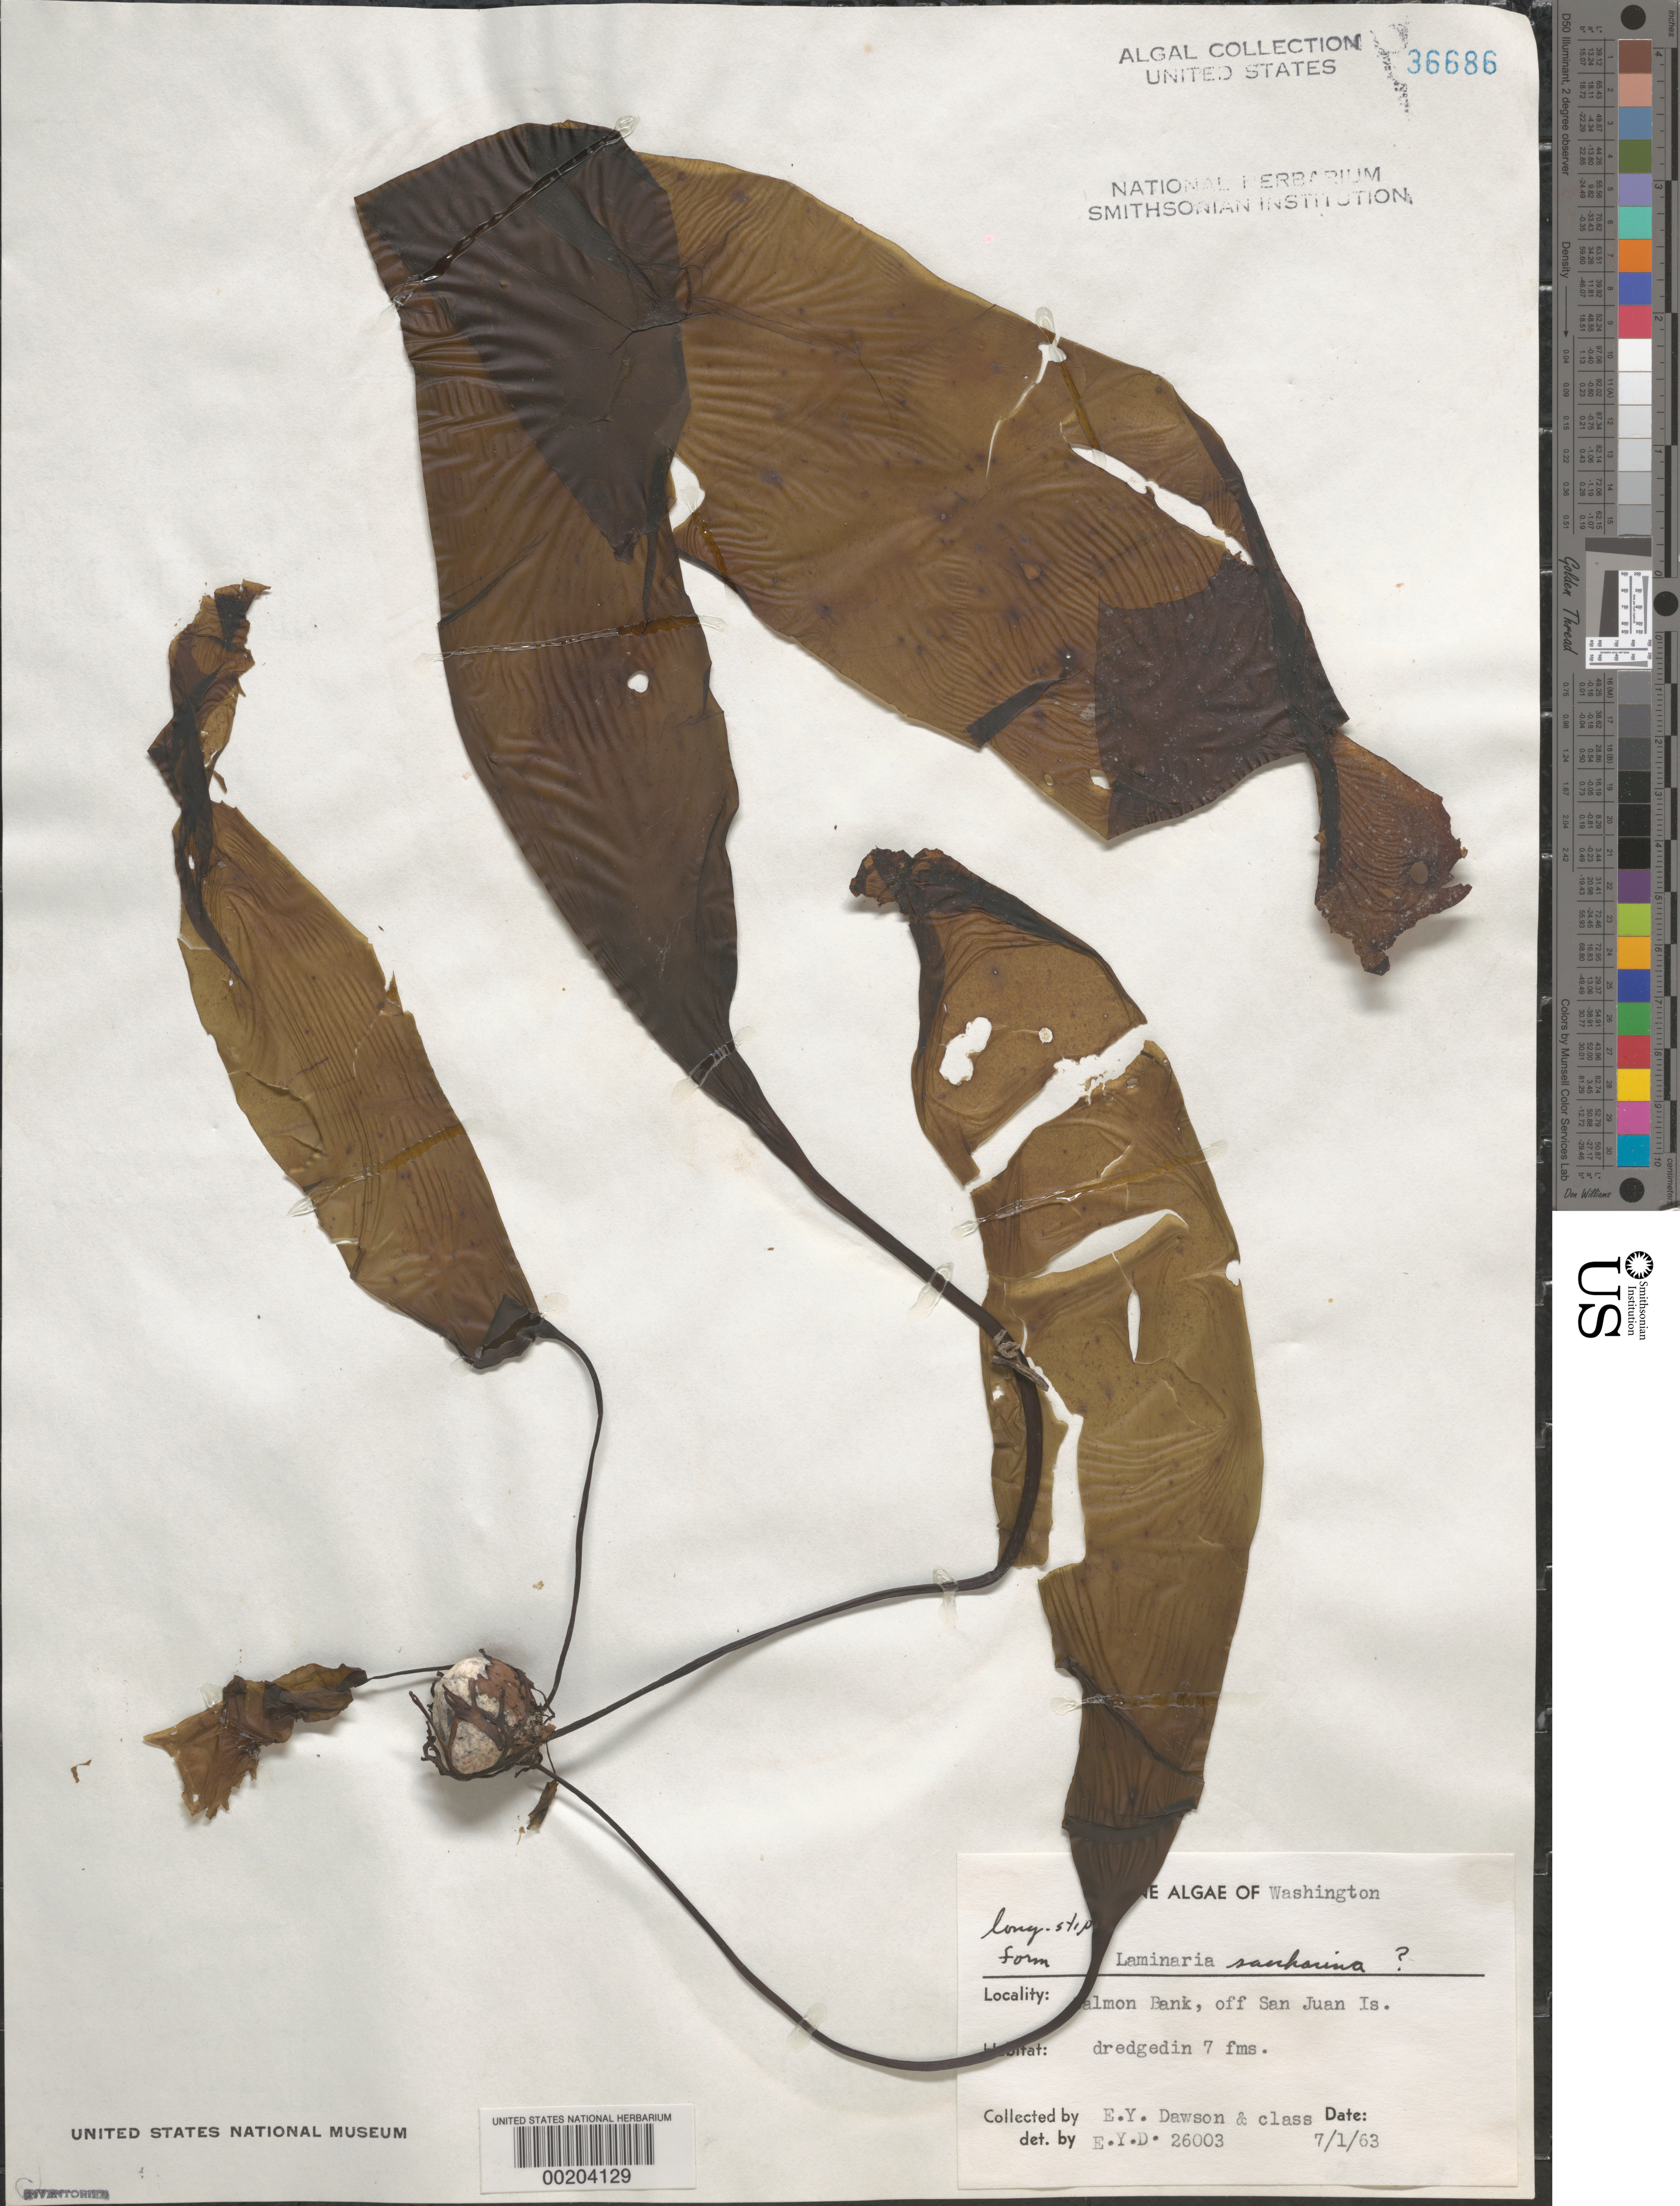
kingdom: Chromista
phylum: Ochrophyta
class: Phaeophyceae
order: Laminariales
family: Laminariaceae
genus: Saccharina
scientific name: Saccharina latissima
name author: C.E. Lane et al.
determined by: Algae name updating Project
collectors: E. Y. Dawson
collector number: EYD 26003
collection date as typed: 01 Jul 1963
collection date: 1963-07-01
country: United States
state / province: Washington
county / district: San Juan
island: San Juan Island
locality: Salmon Bank, off San Juan Island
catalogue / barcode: US 36686